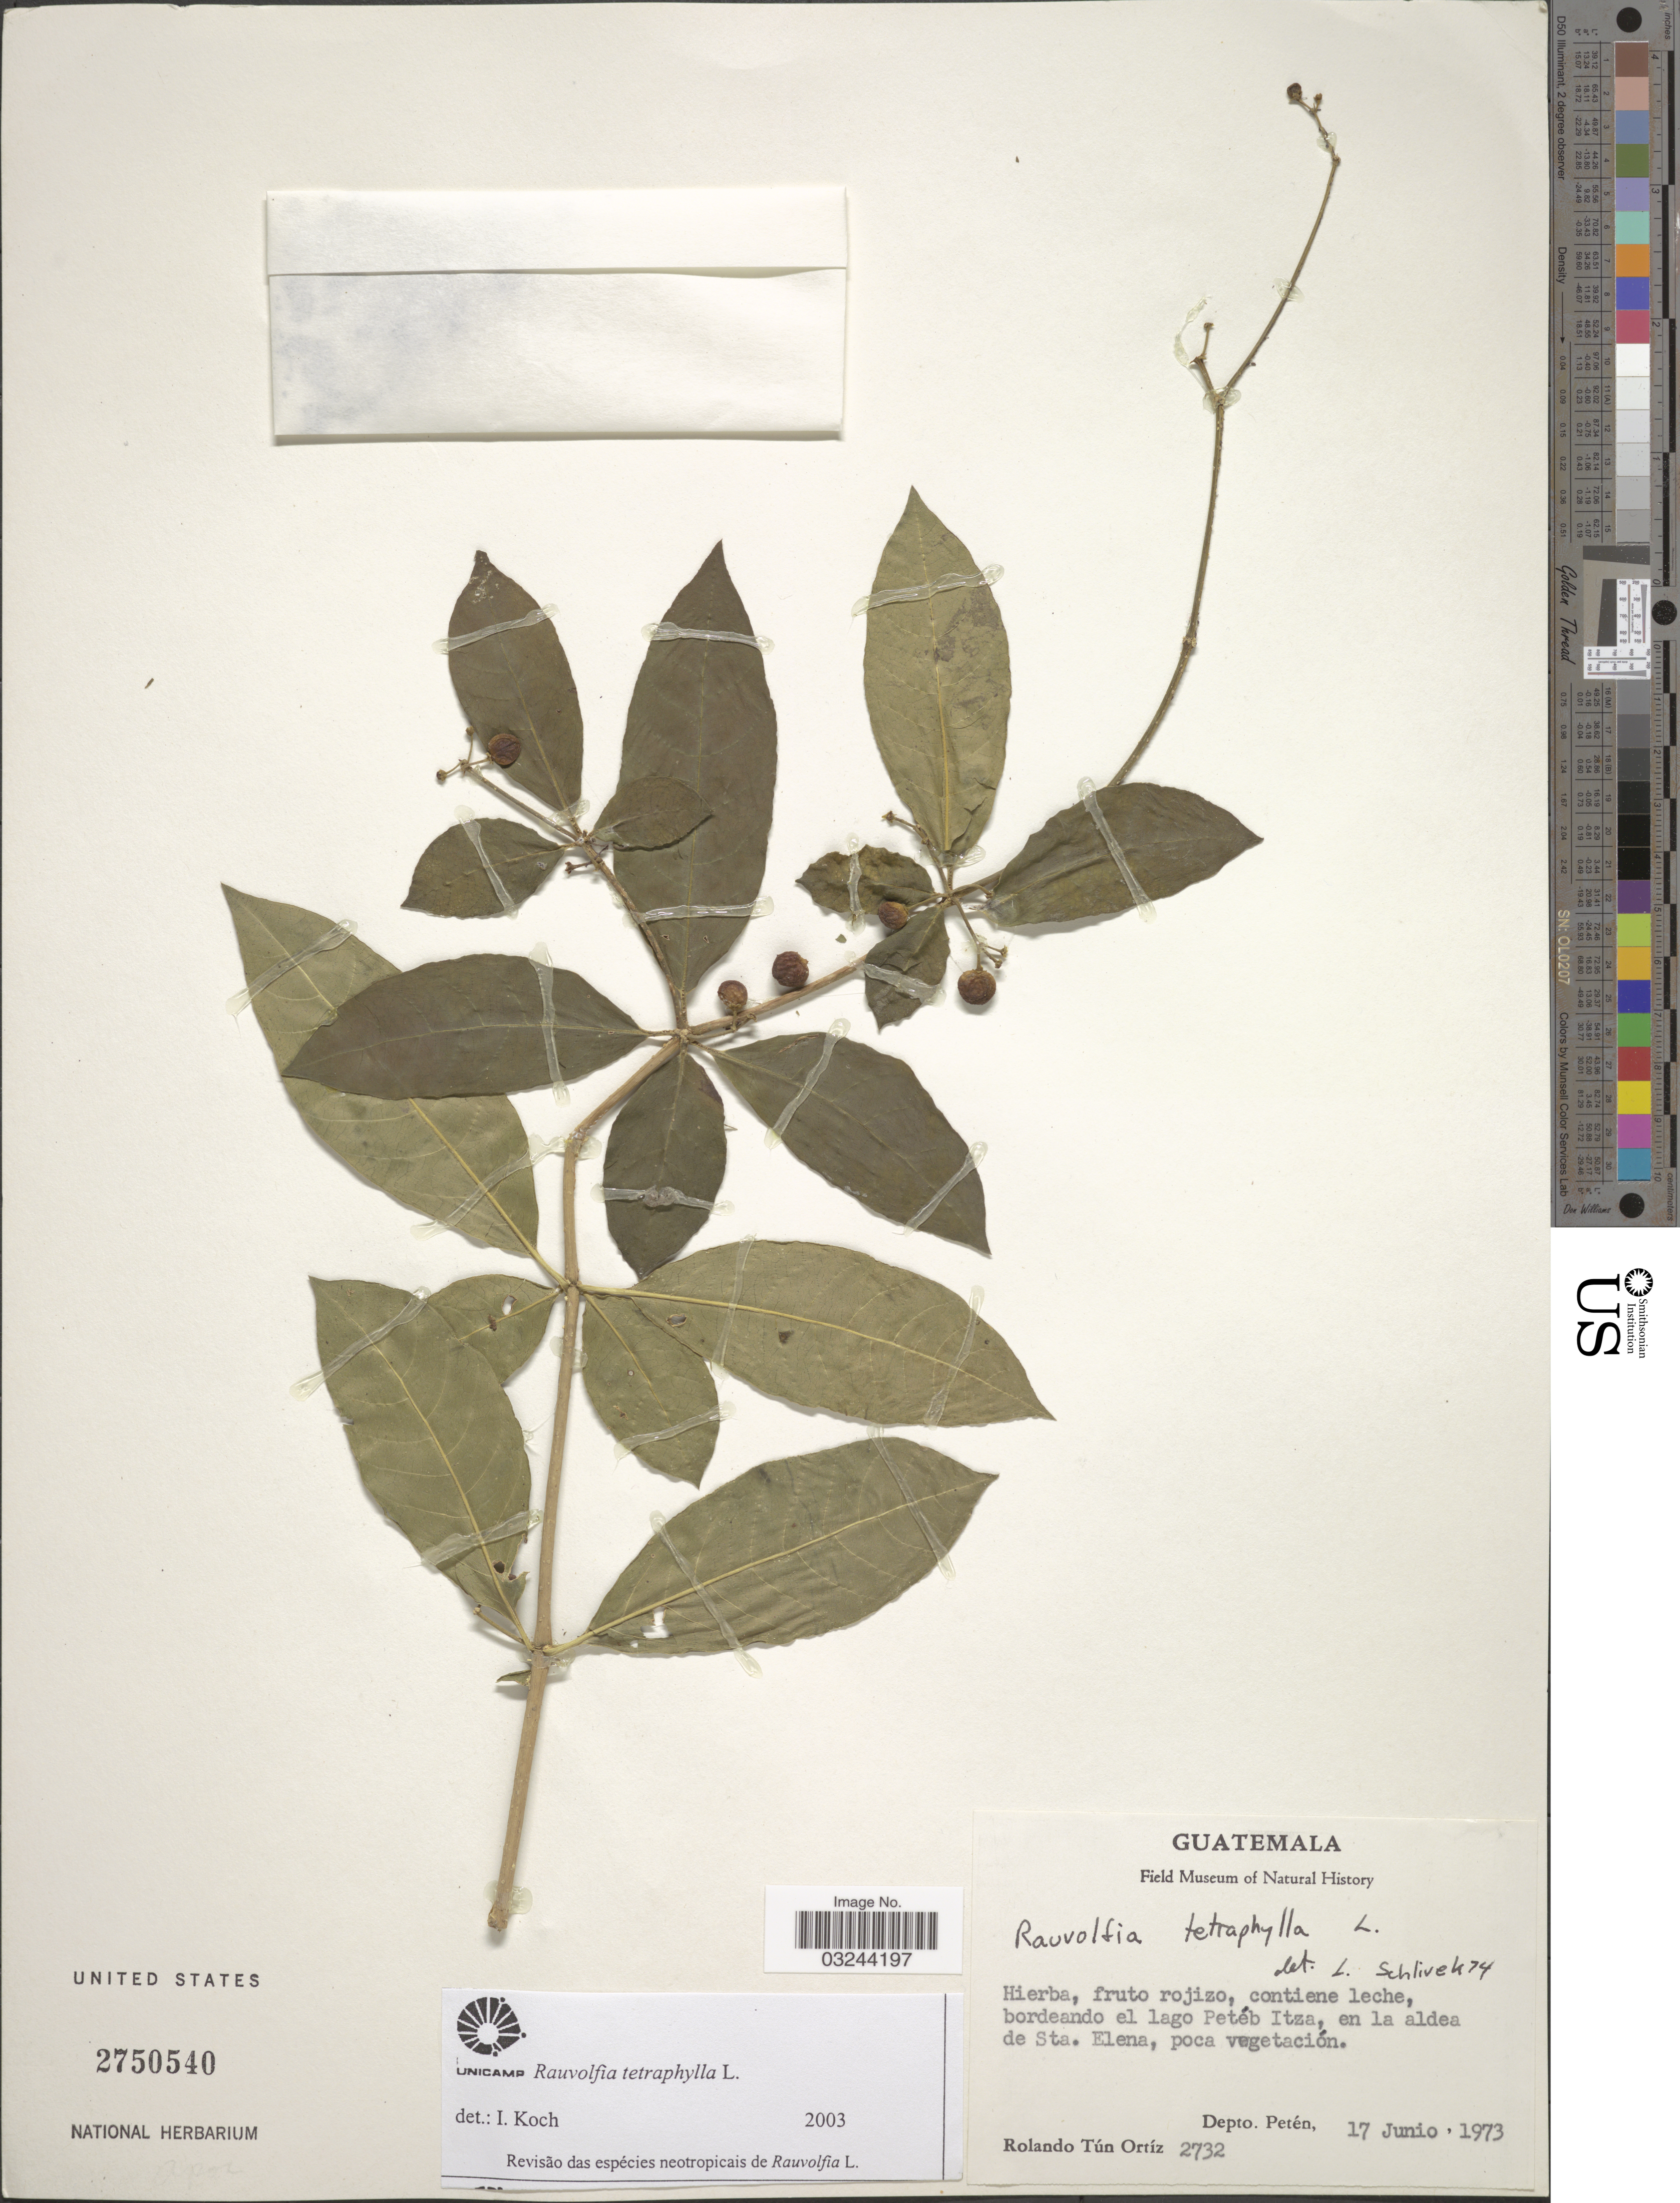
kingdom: Plantae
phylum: Tracheophyta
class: Magnoliopsida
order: Gentianales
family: Apocynaceae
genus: Rauvolfia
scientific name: Rauvolfia tetraphylla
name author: L.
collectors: R. T. Ortíz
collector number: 2732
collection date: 1973-06-17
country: Guatemala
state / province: El Petén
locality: Bordeando el lago Petéb Itza, en la aldea de Sta. Elena, poca vegetación. Depto. Petén.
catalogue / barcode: US 2750540